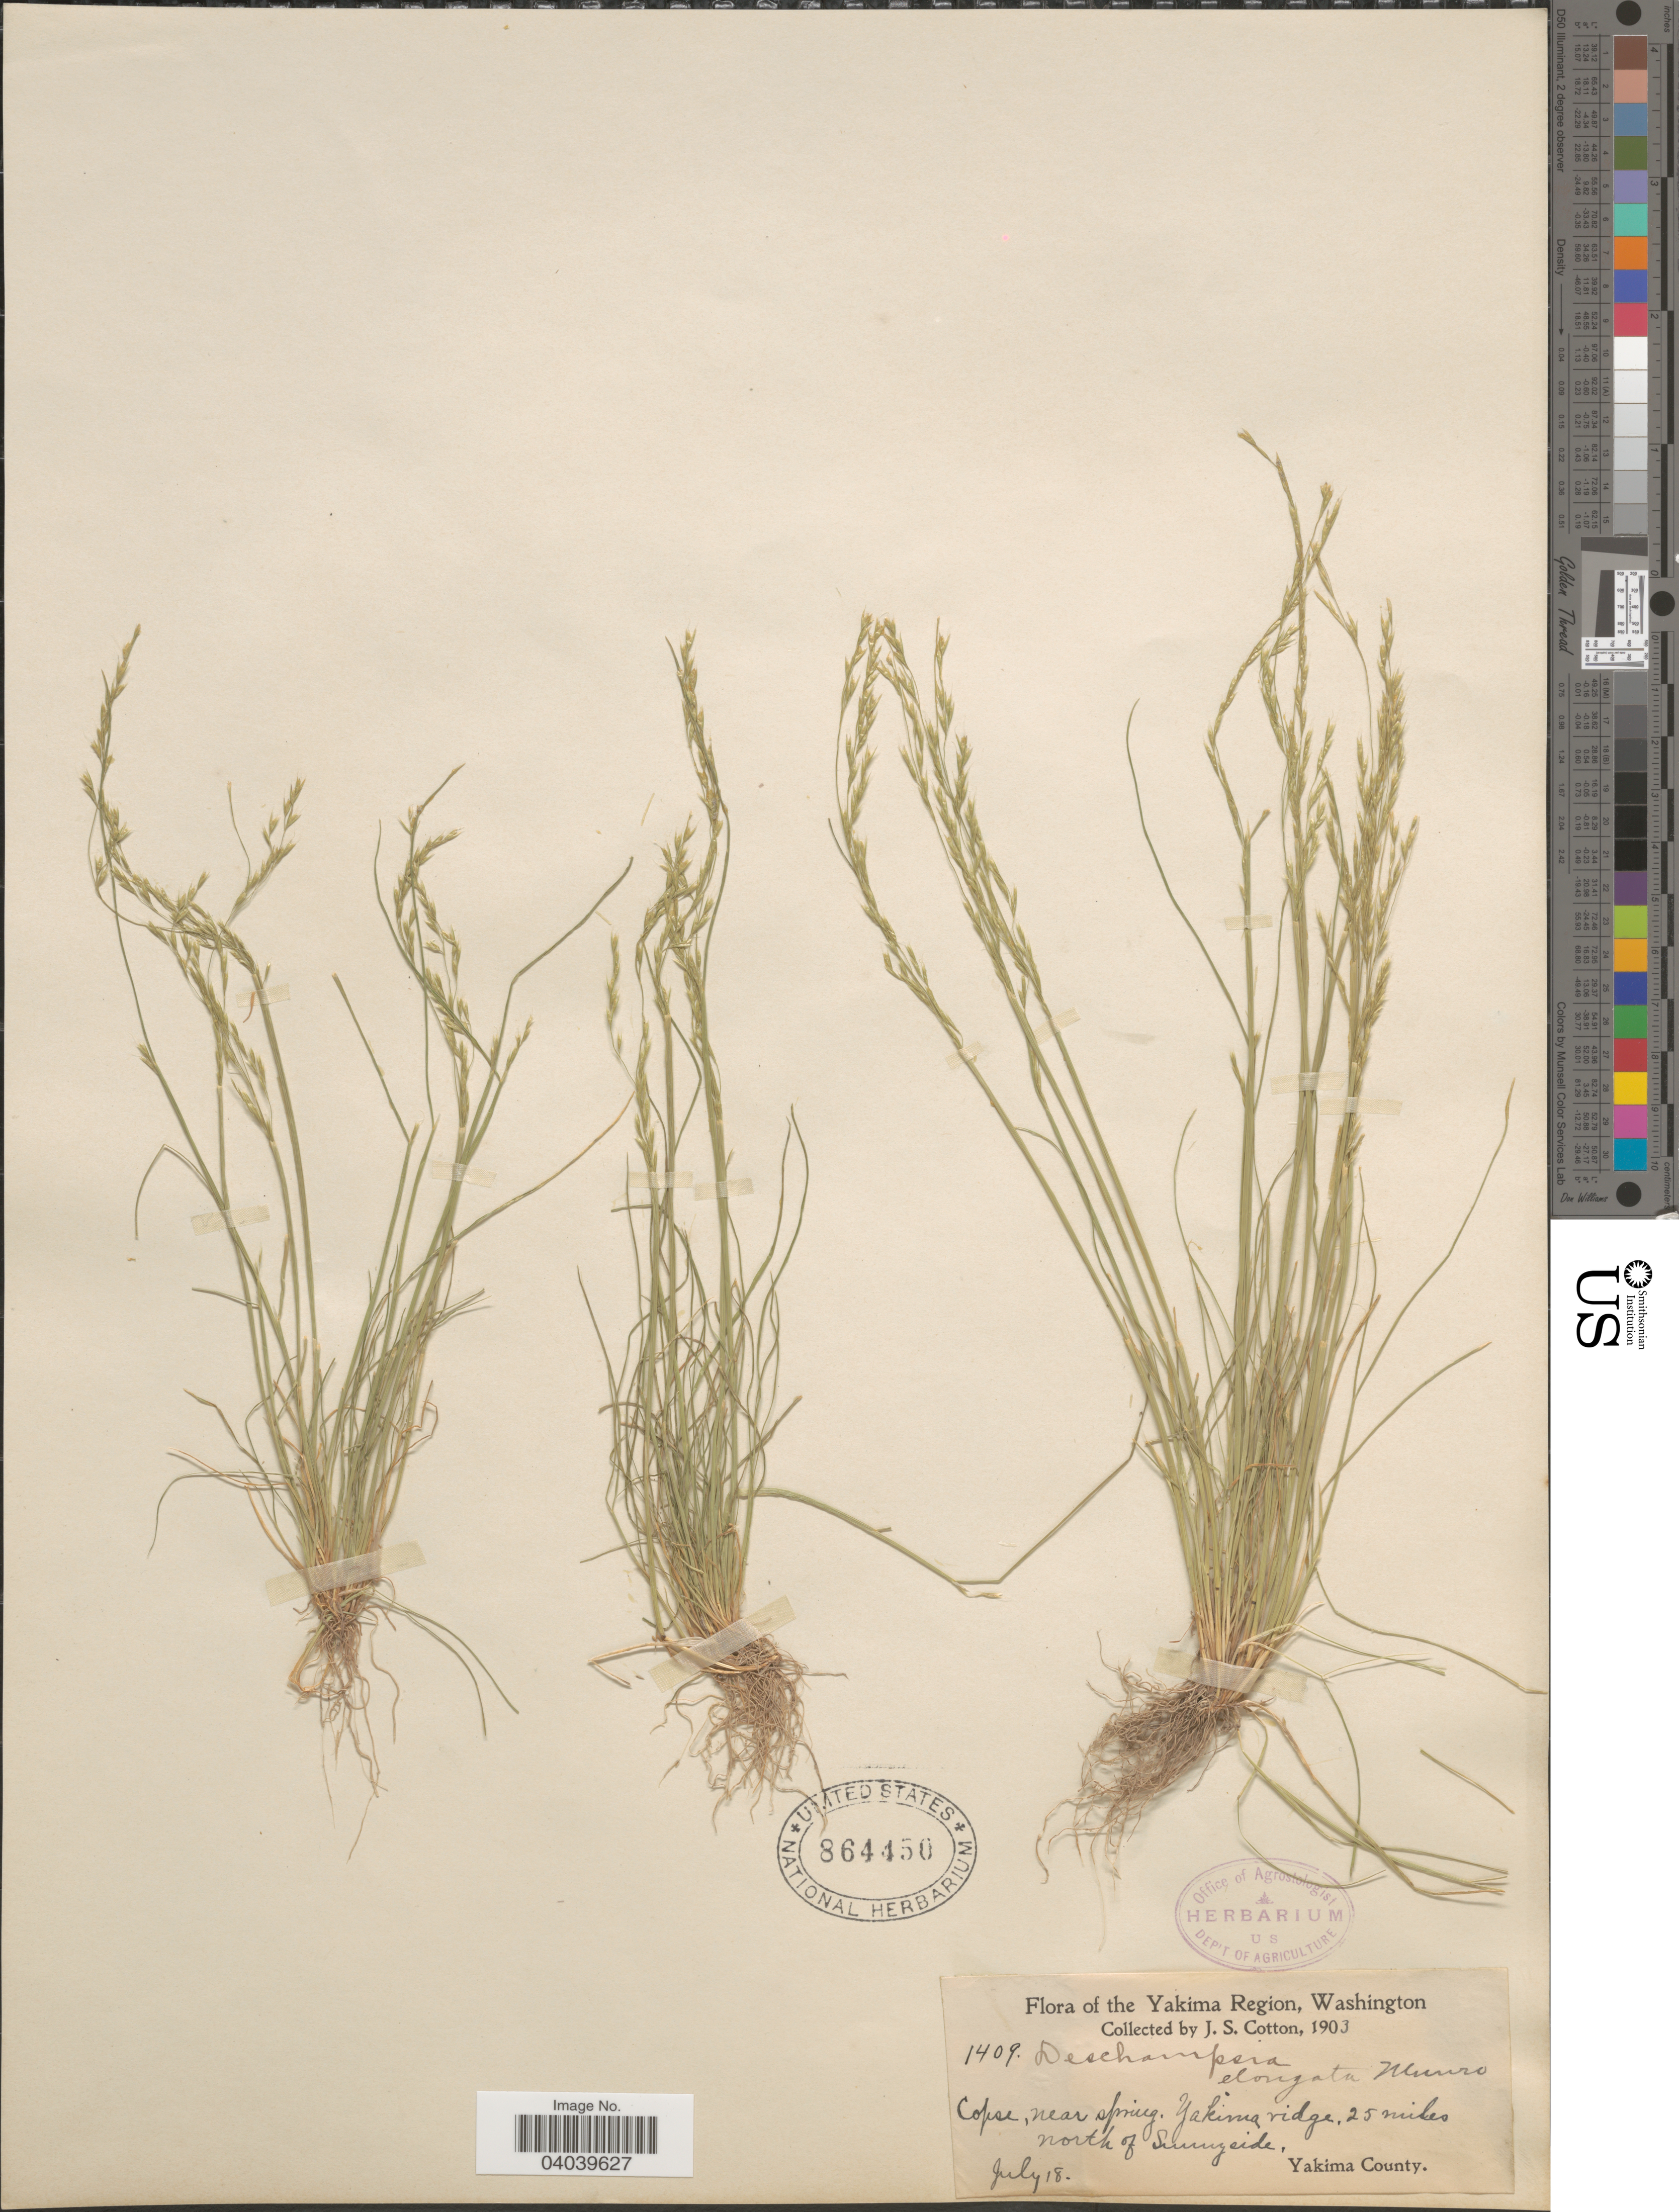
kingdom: Plantae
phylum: Tracheophyta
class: Liliopsida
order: Poales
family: Poaceae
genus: Deschampsia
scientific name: Deschampsia elongata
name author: (Hook.) Munro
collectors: J. S. Cotton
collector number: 1409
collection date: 1903-07-18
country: United States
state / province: Washington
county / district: Yakima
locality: Yakima Region. Copse, near spring, Yakima ridge, 25 miles north of Sunnyside, Yakima County.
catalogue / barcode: US 864450